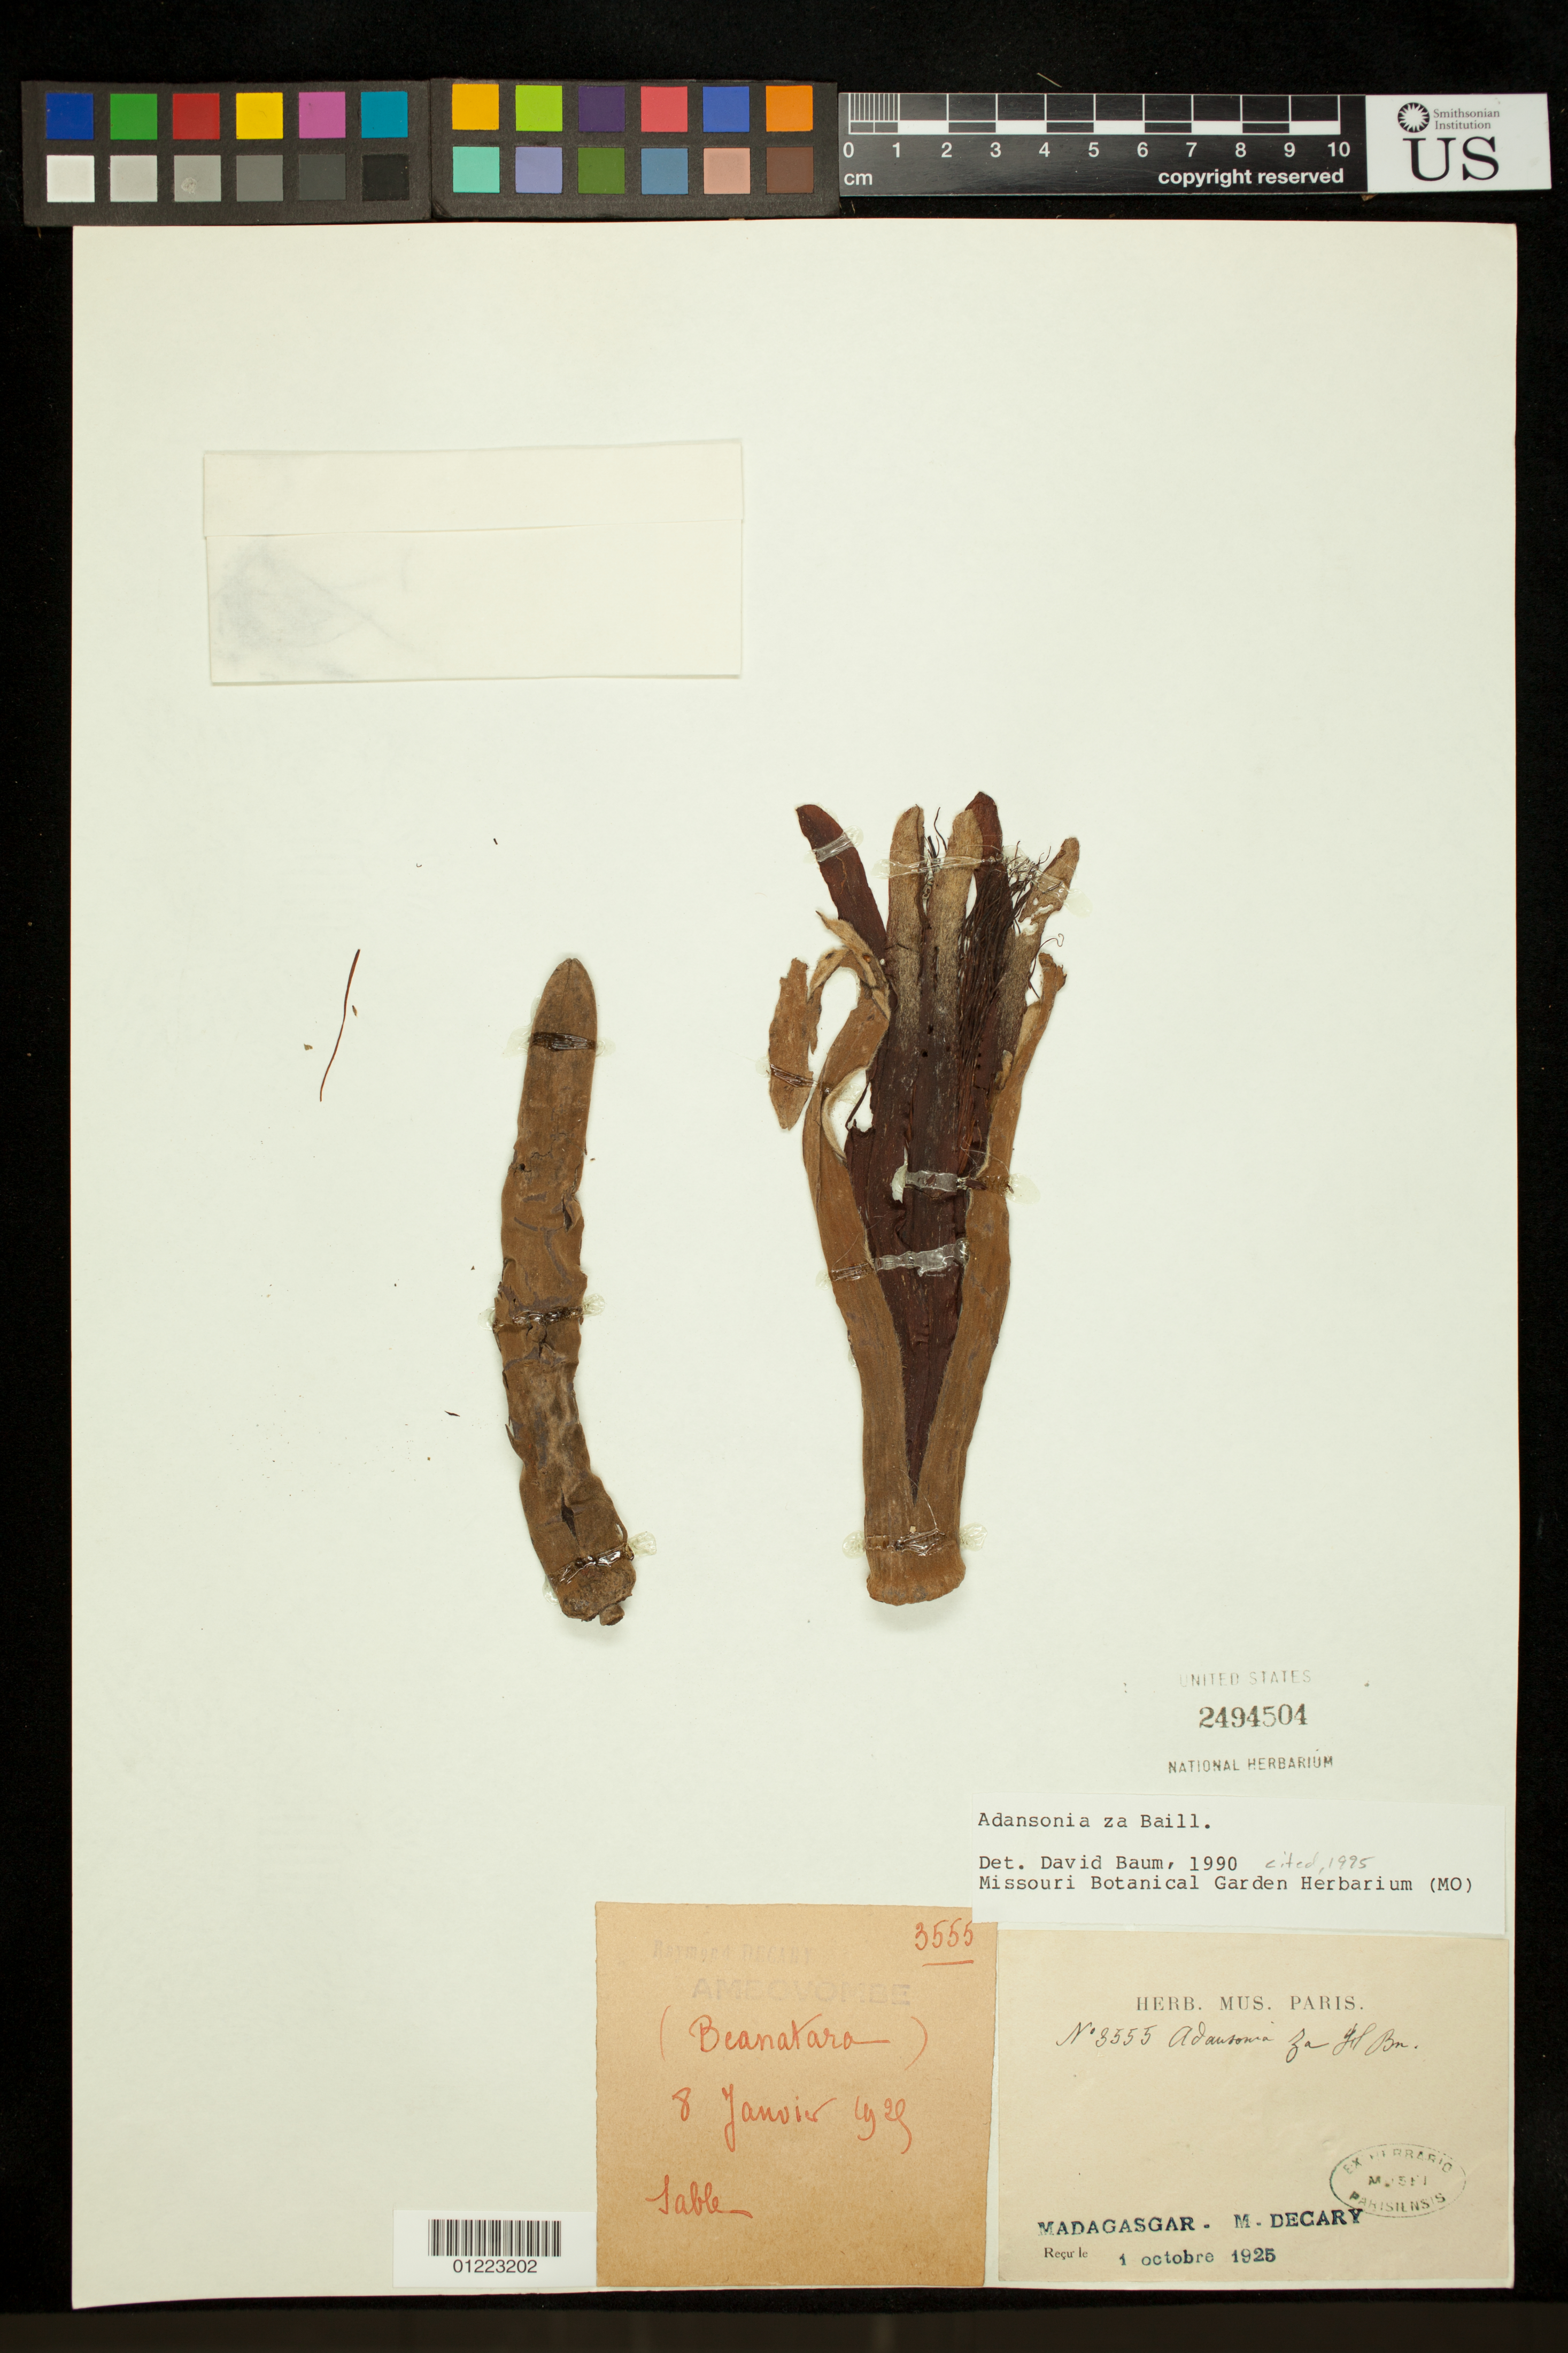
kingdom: Plantae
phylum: Tracheophyta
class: Magnoliopsida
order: Malvales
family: Malvaceae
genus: Adansonia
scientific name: Adansonia sp.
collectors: R. Decary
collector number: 3555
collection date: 1925-10-01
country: Madagascar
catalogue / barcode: US 2494504